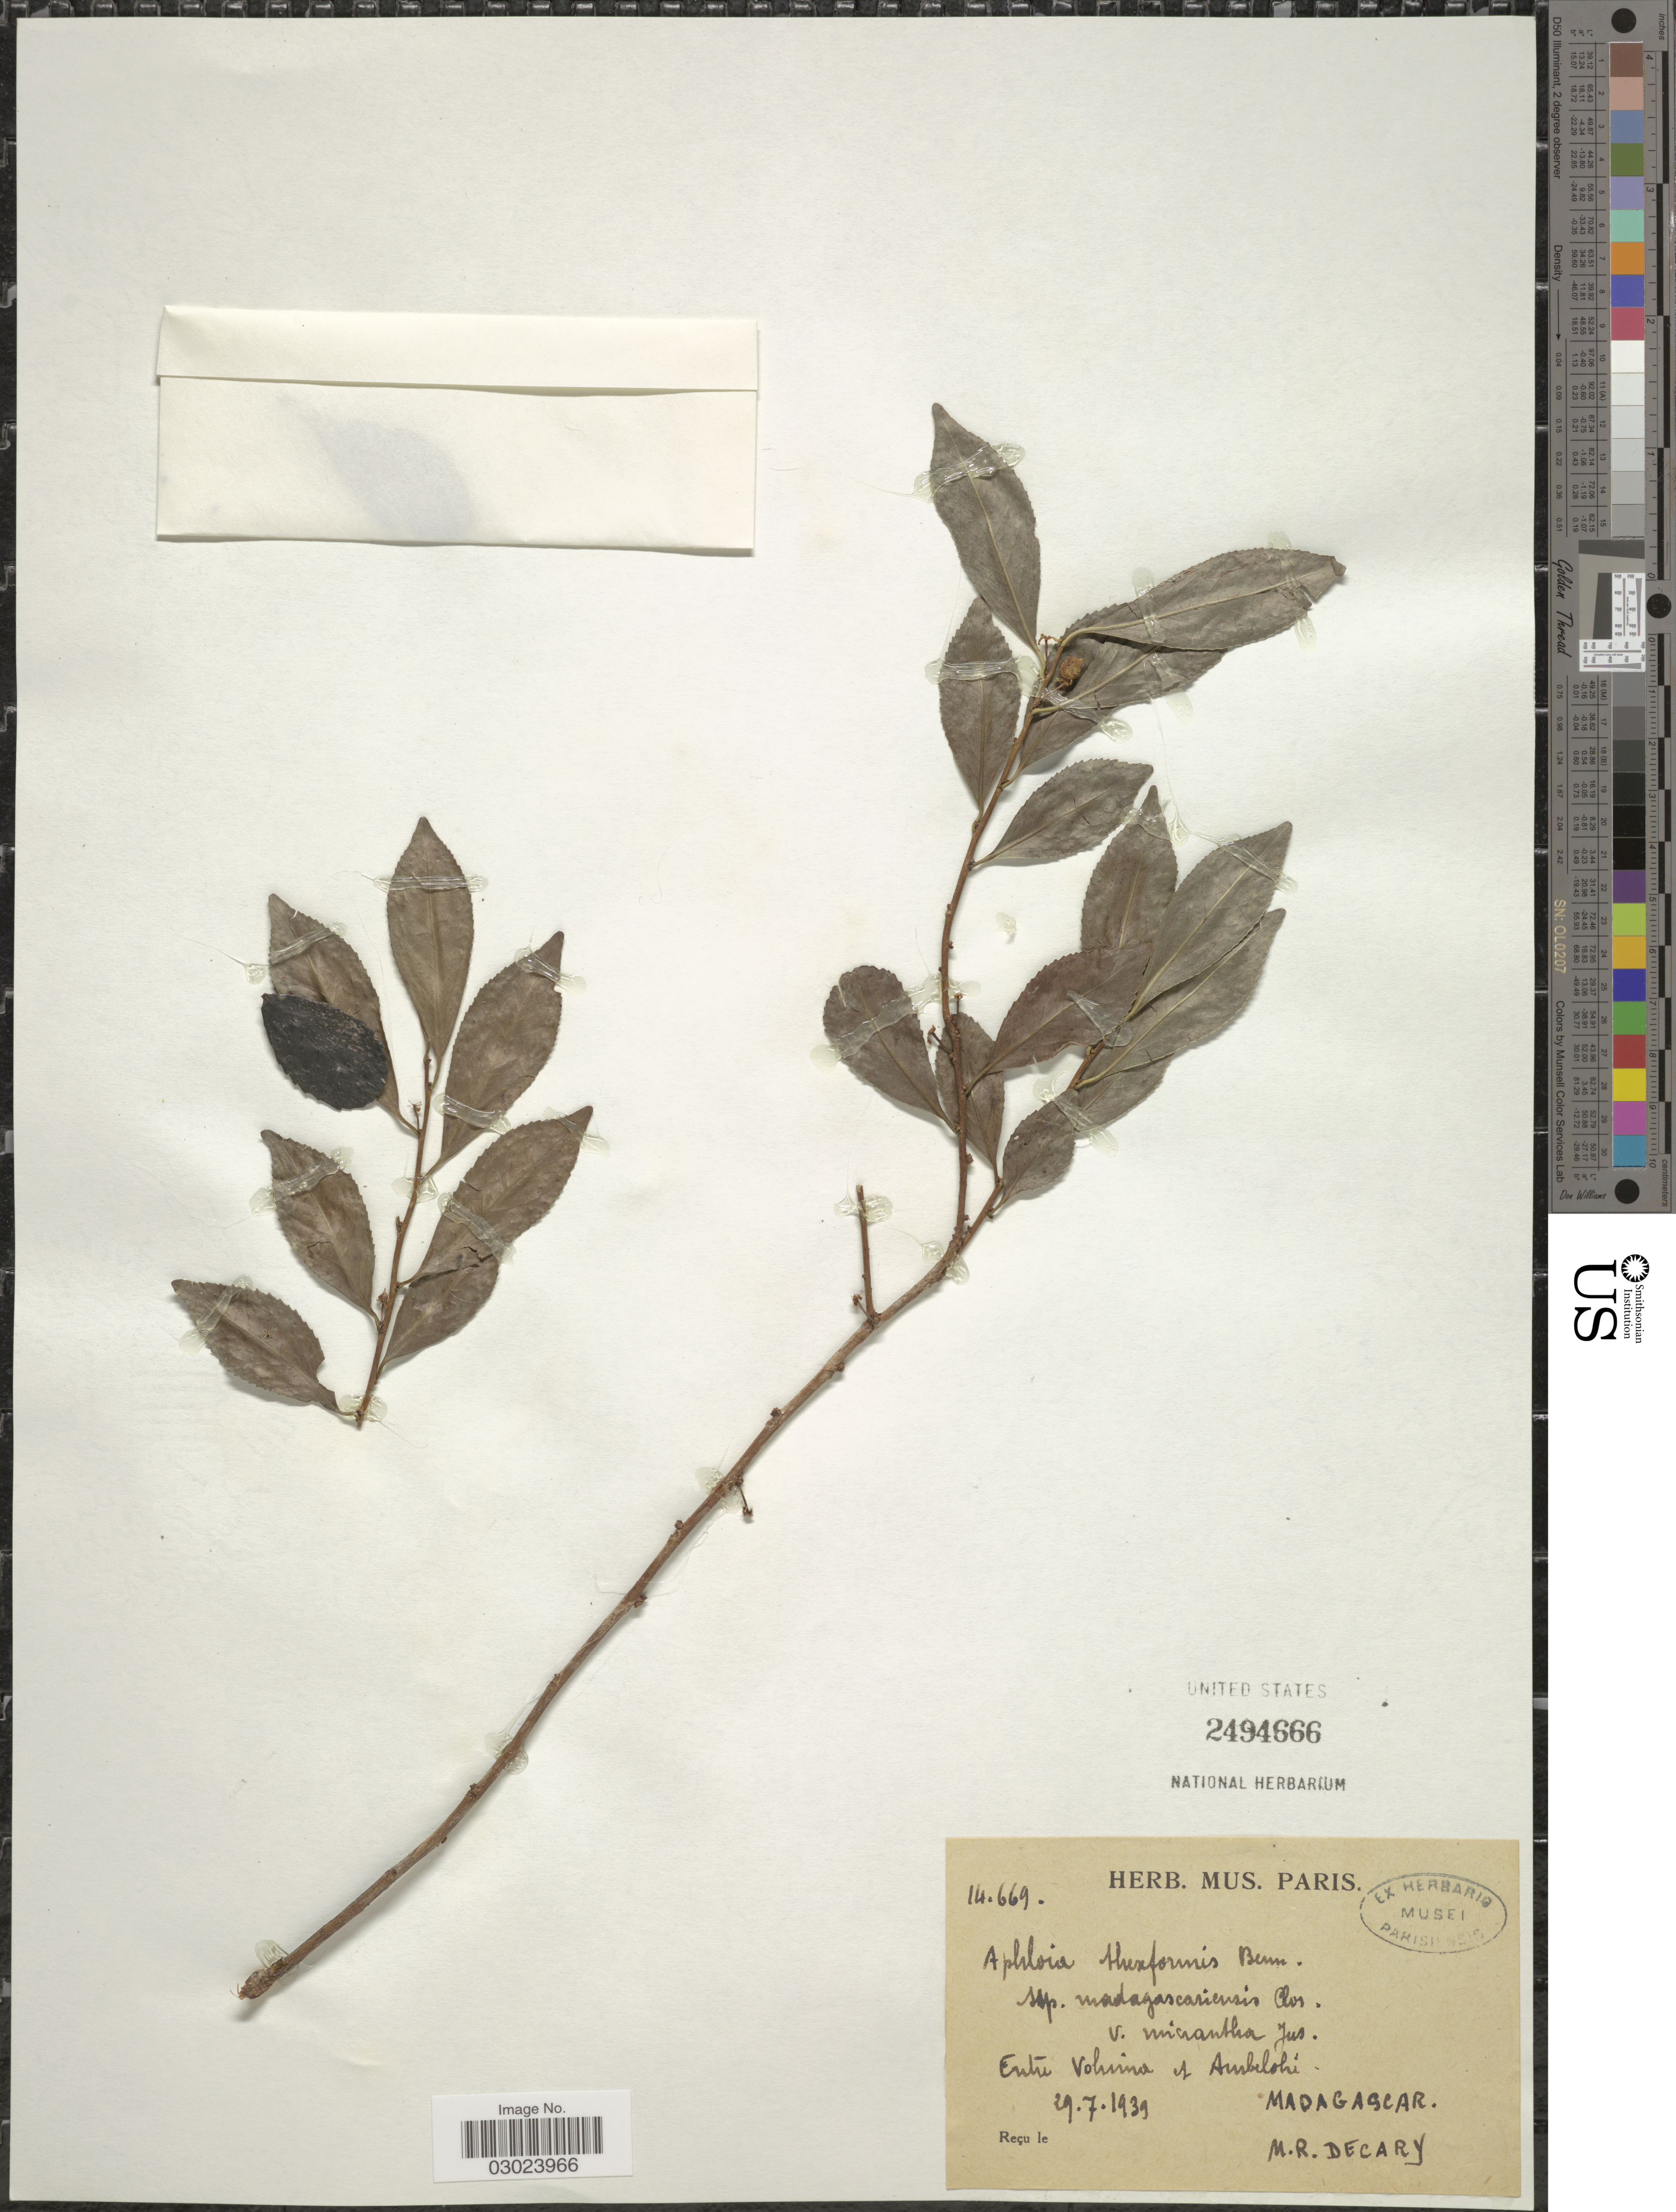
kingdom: Plantae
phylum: Tracheophyta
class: Magnoliopsida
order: Crossosomatales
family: Aphloiaceae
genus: Aphloia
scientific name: Aphloia theiformis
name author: (Vahl) Benn.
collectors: R. Decary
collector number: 14669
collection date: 1939-07-29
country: Madagascar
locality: Entre Vohemar et Ambilobe [between Vohemar and Ambilobe]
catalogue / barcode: US 2494666